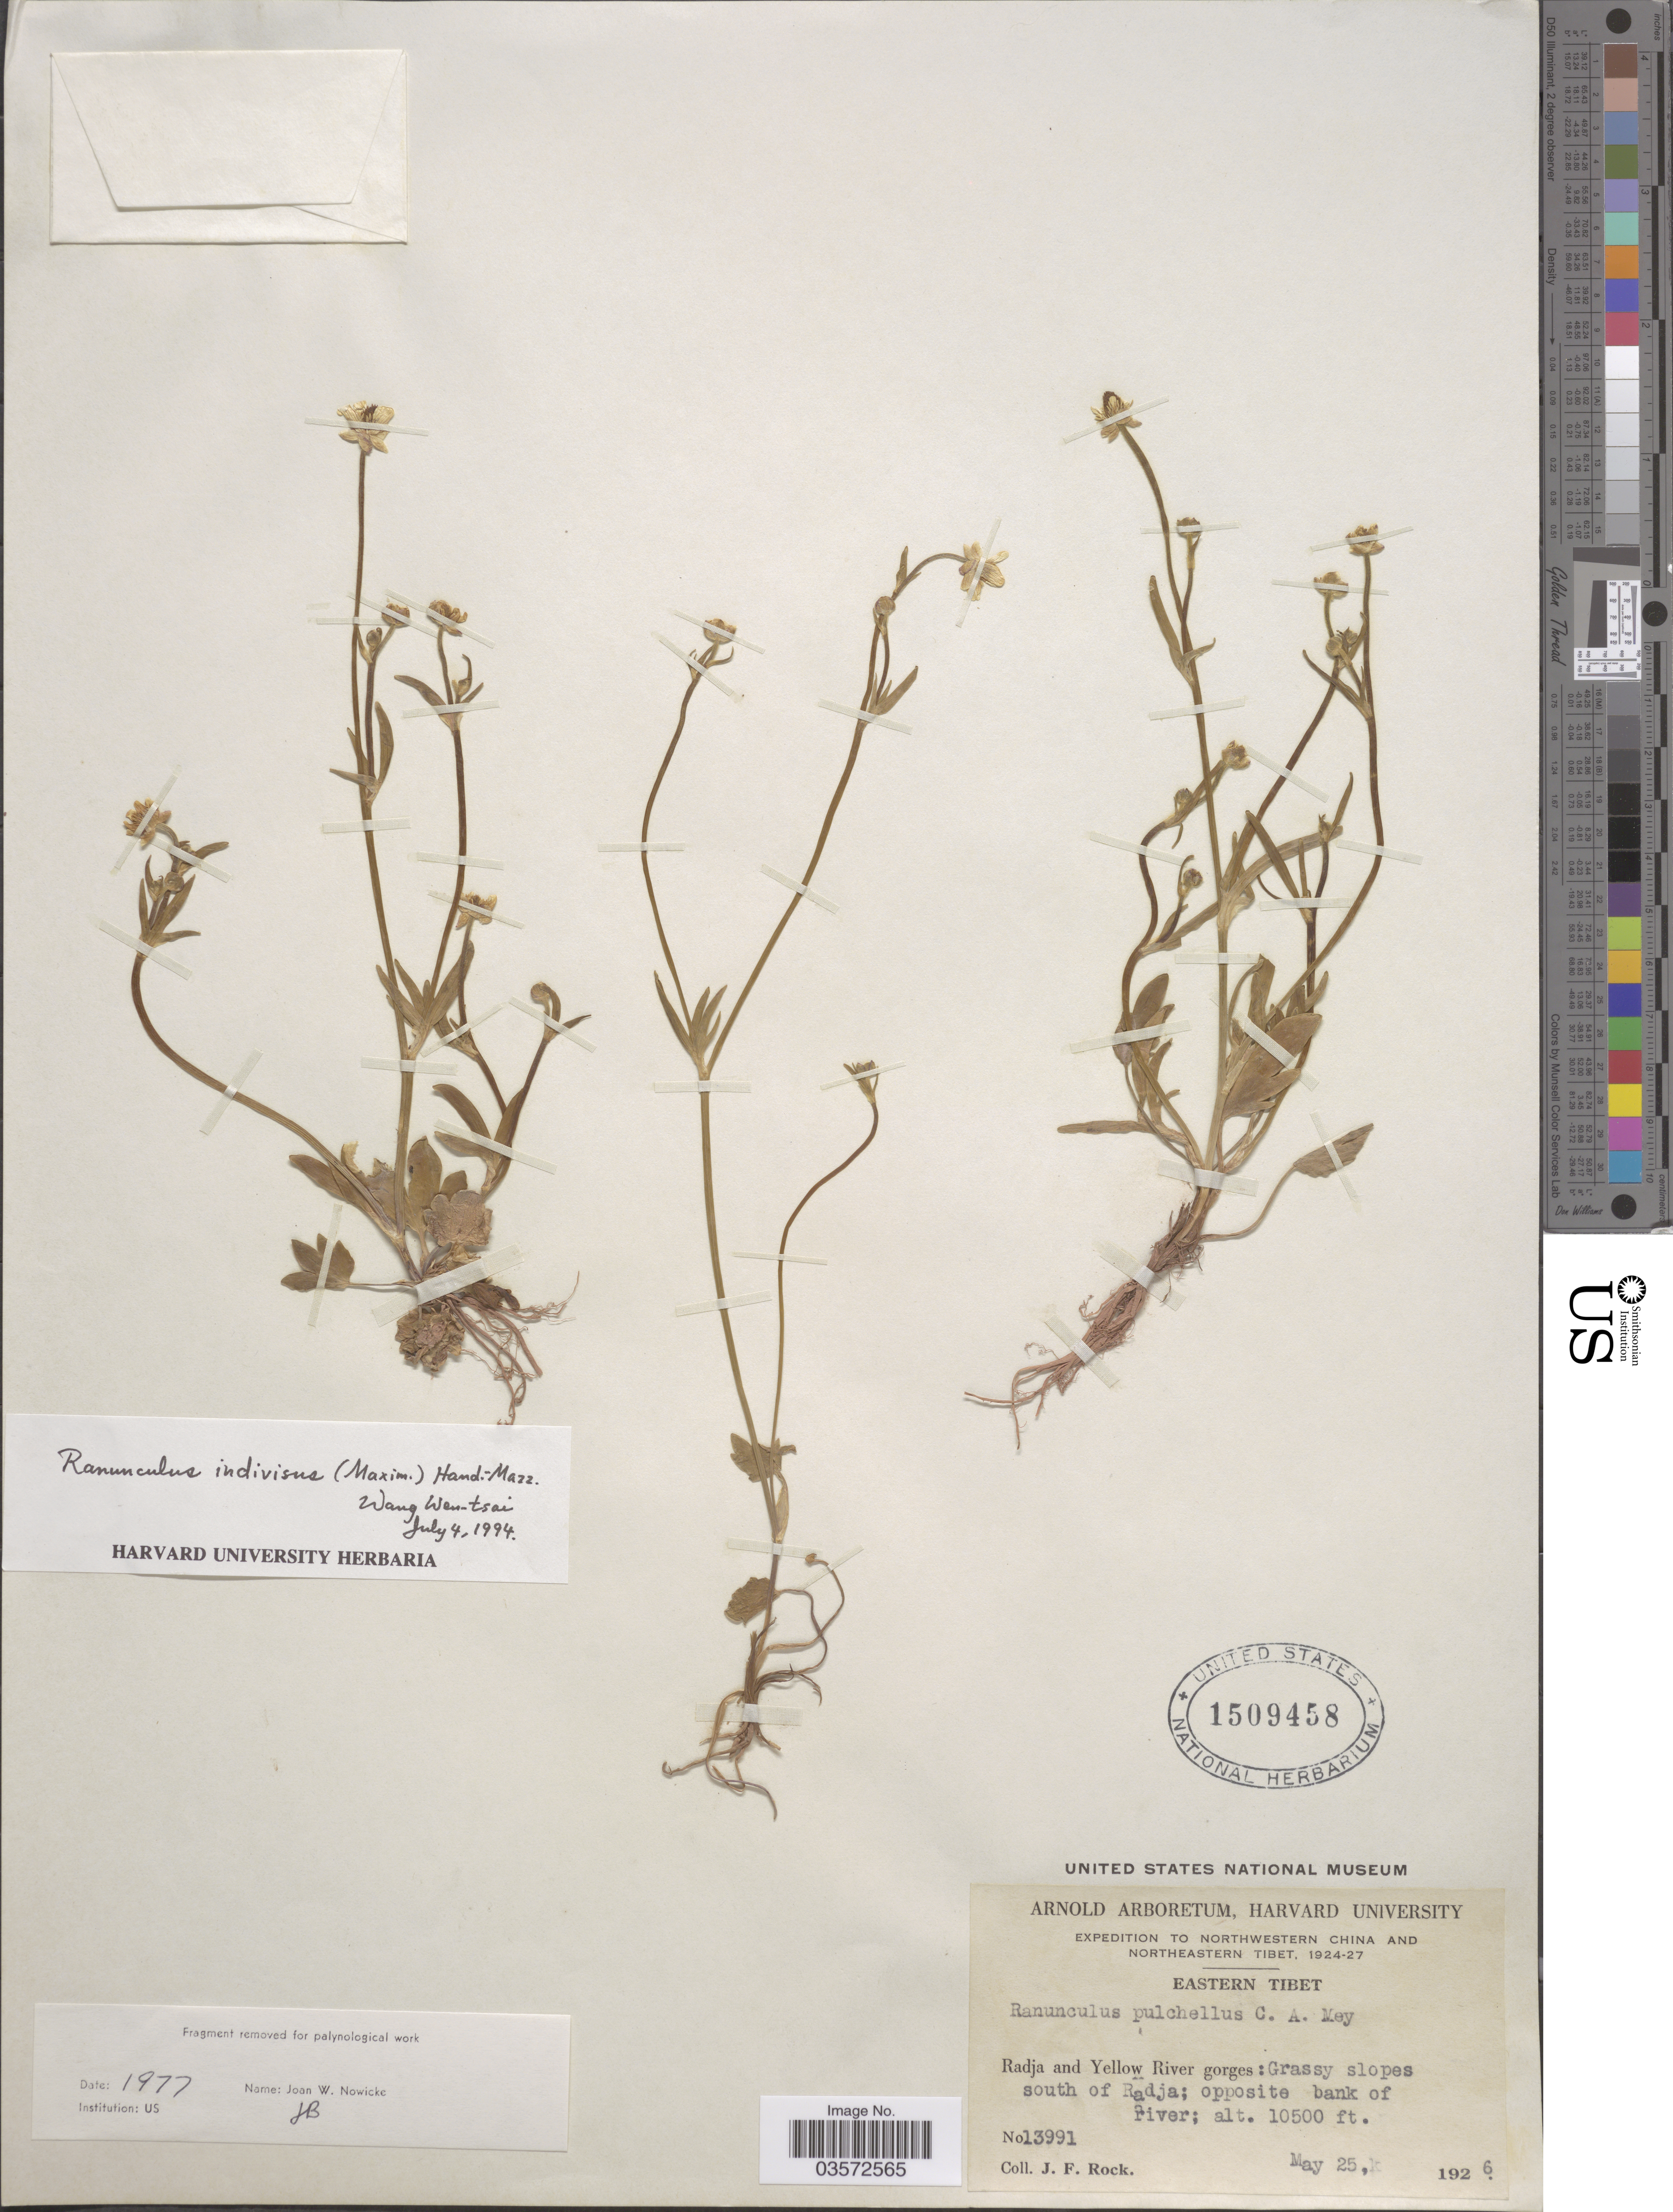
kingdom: Plantae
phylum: Tracheophyta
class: Magnoliopsida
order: Ranunculales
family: Ranunculaceae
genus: Ranunculus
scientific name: Ranunculus indivisus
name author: (Maxim.) Hand.-Mazz.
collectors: J. Rock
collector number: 13991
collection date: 1926-05-25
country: China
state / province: Xizang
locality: Northwestern China and Northeastern Tibet. Radja and Yellow River gorges: Grassy slopes South of Radja; opposite bank of river.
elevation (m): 3200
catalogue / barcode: US 1509458